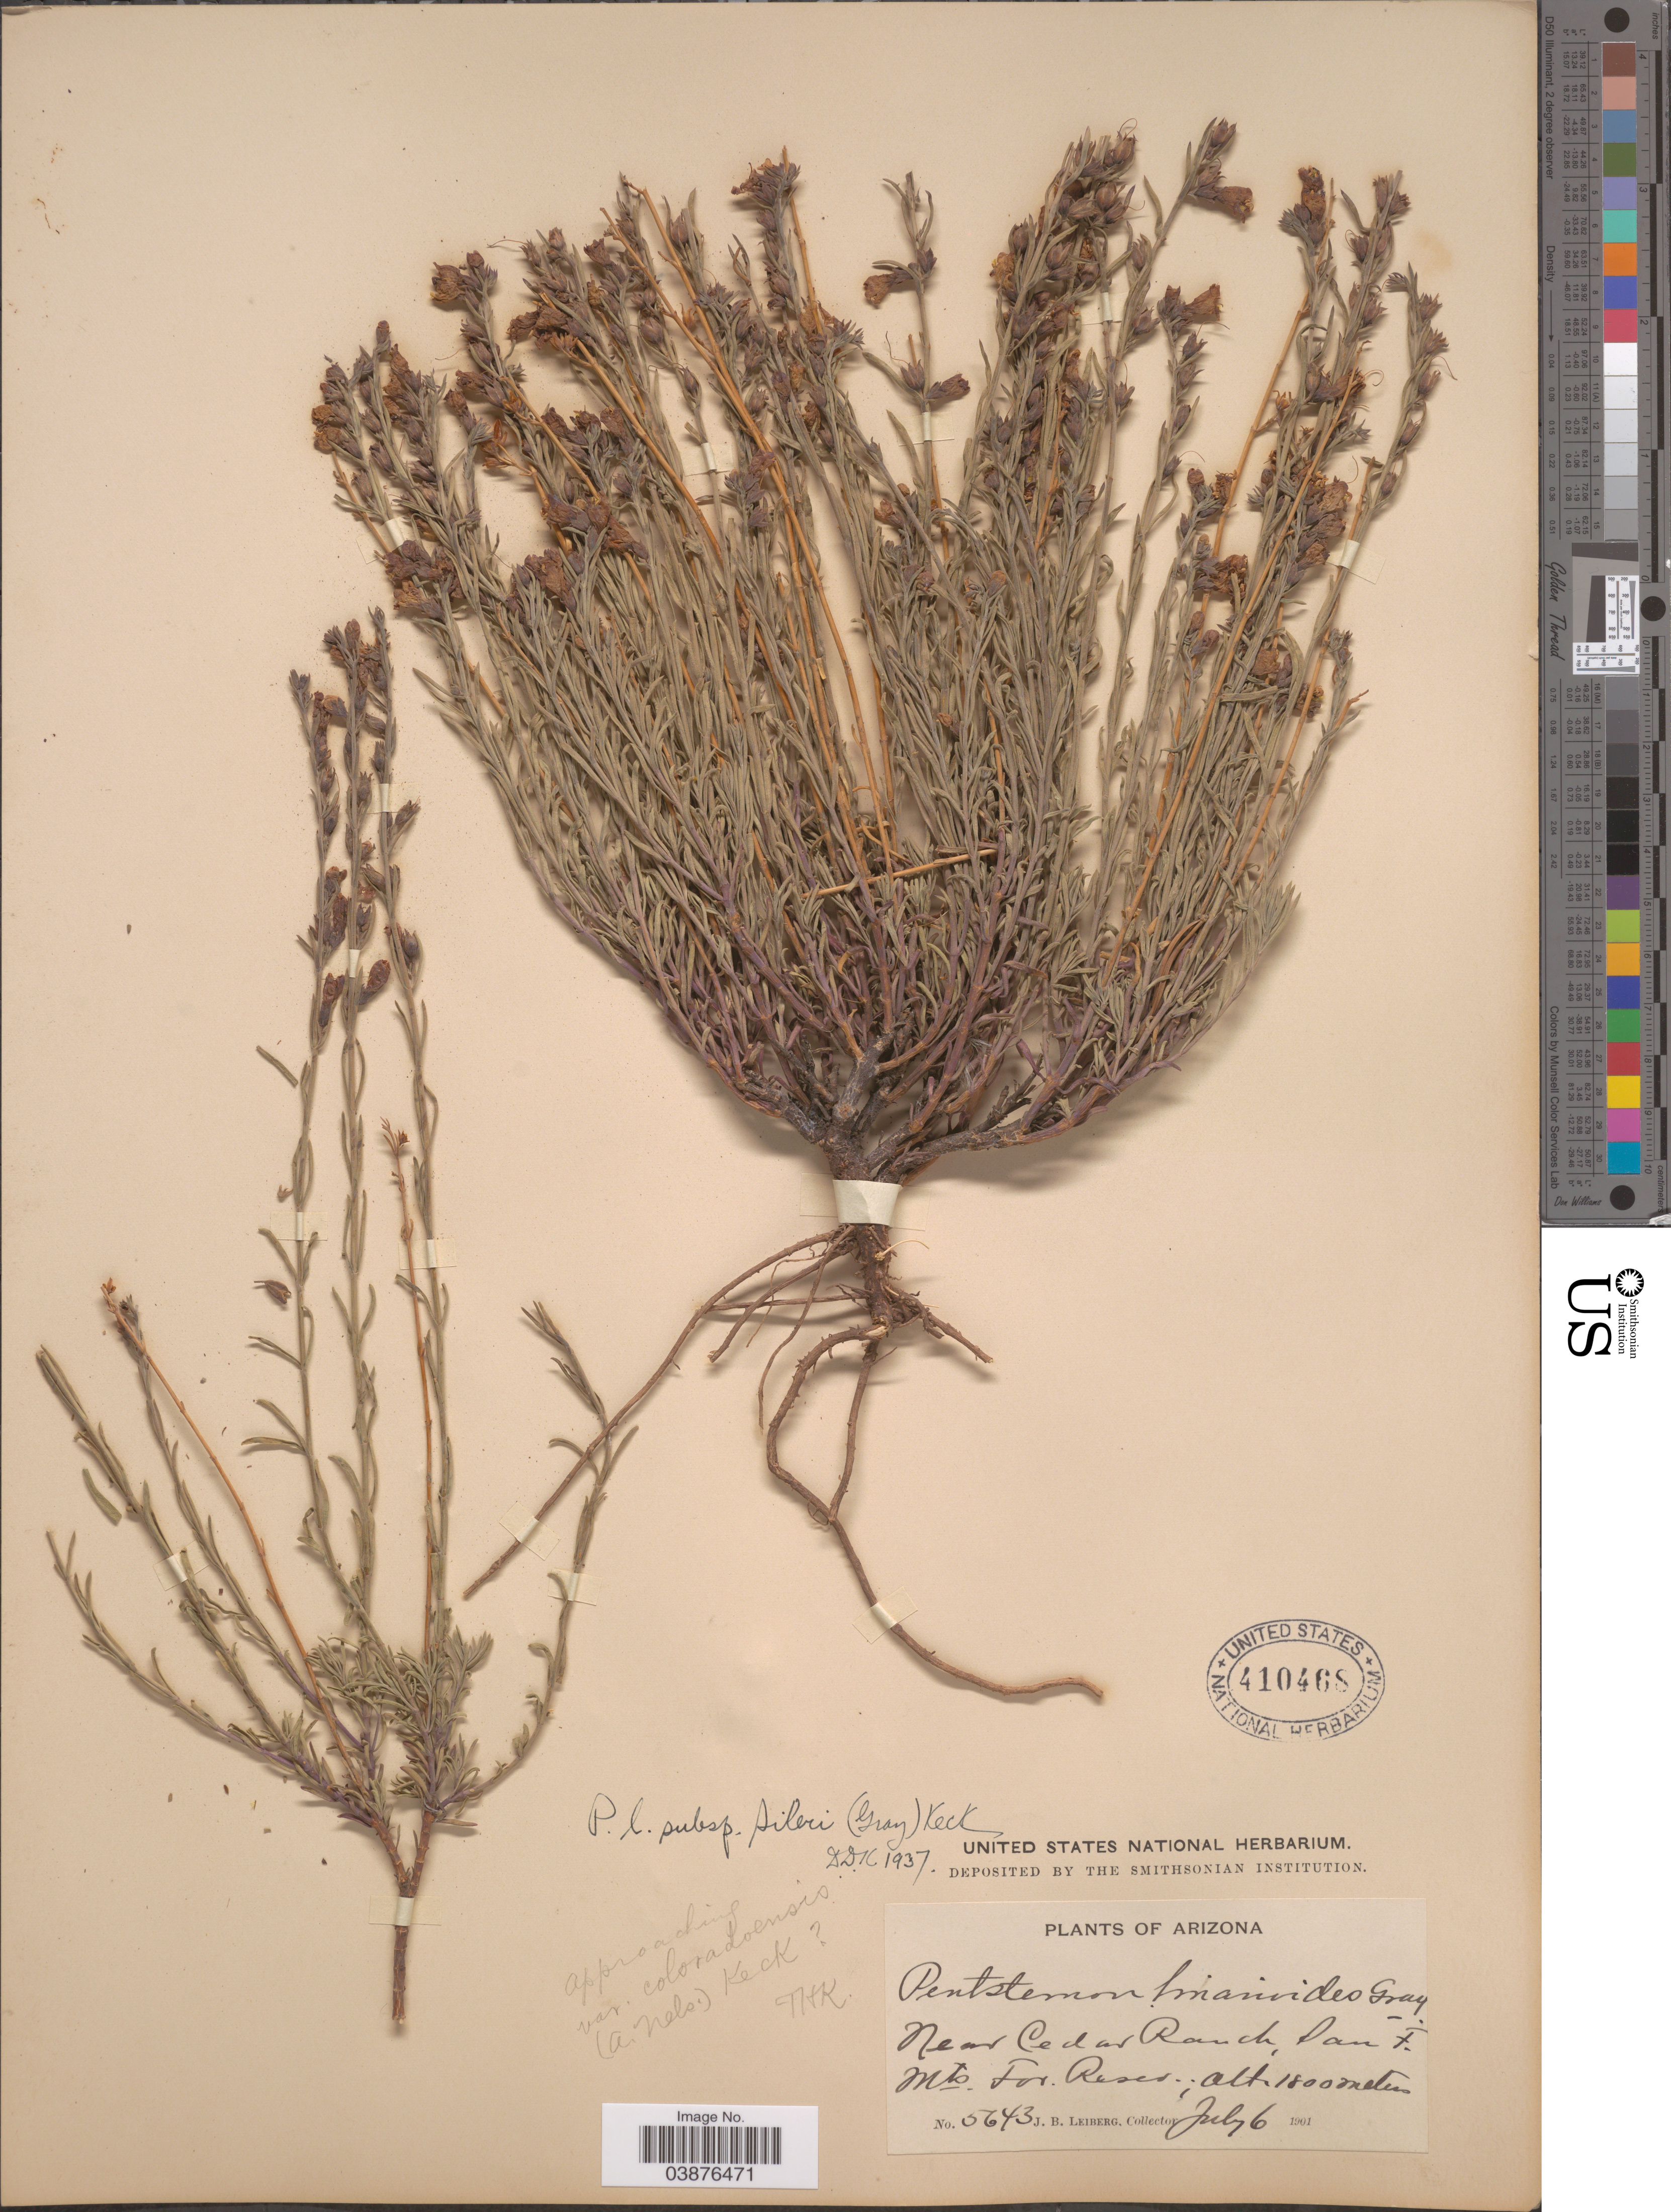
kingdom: Plantae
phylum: Tracheophyta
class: Magnoliopsida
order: Lamiales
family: Plantaginaceae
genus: Penstemon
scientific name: Penstemon linarioides subsp. compactifolius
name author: D.D. Keck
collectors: J. B. Leiberg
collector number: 5643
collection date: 1901-07-06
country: United States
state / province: Arizona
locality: Near Cedar Ranch, San F. Mts. For. Reser.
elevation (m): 1800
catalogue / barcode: US 410468